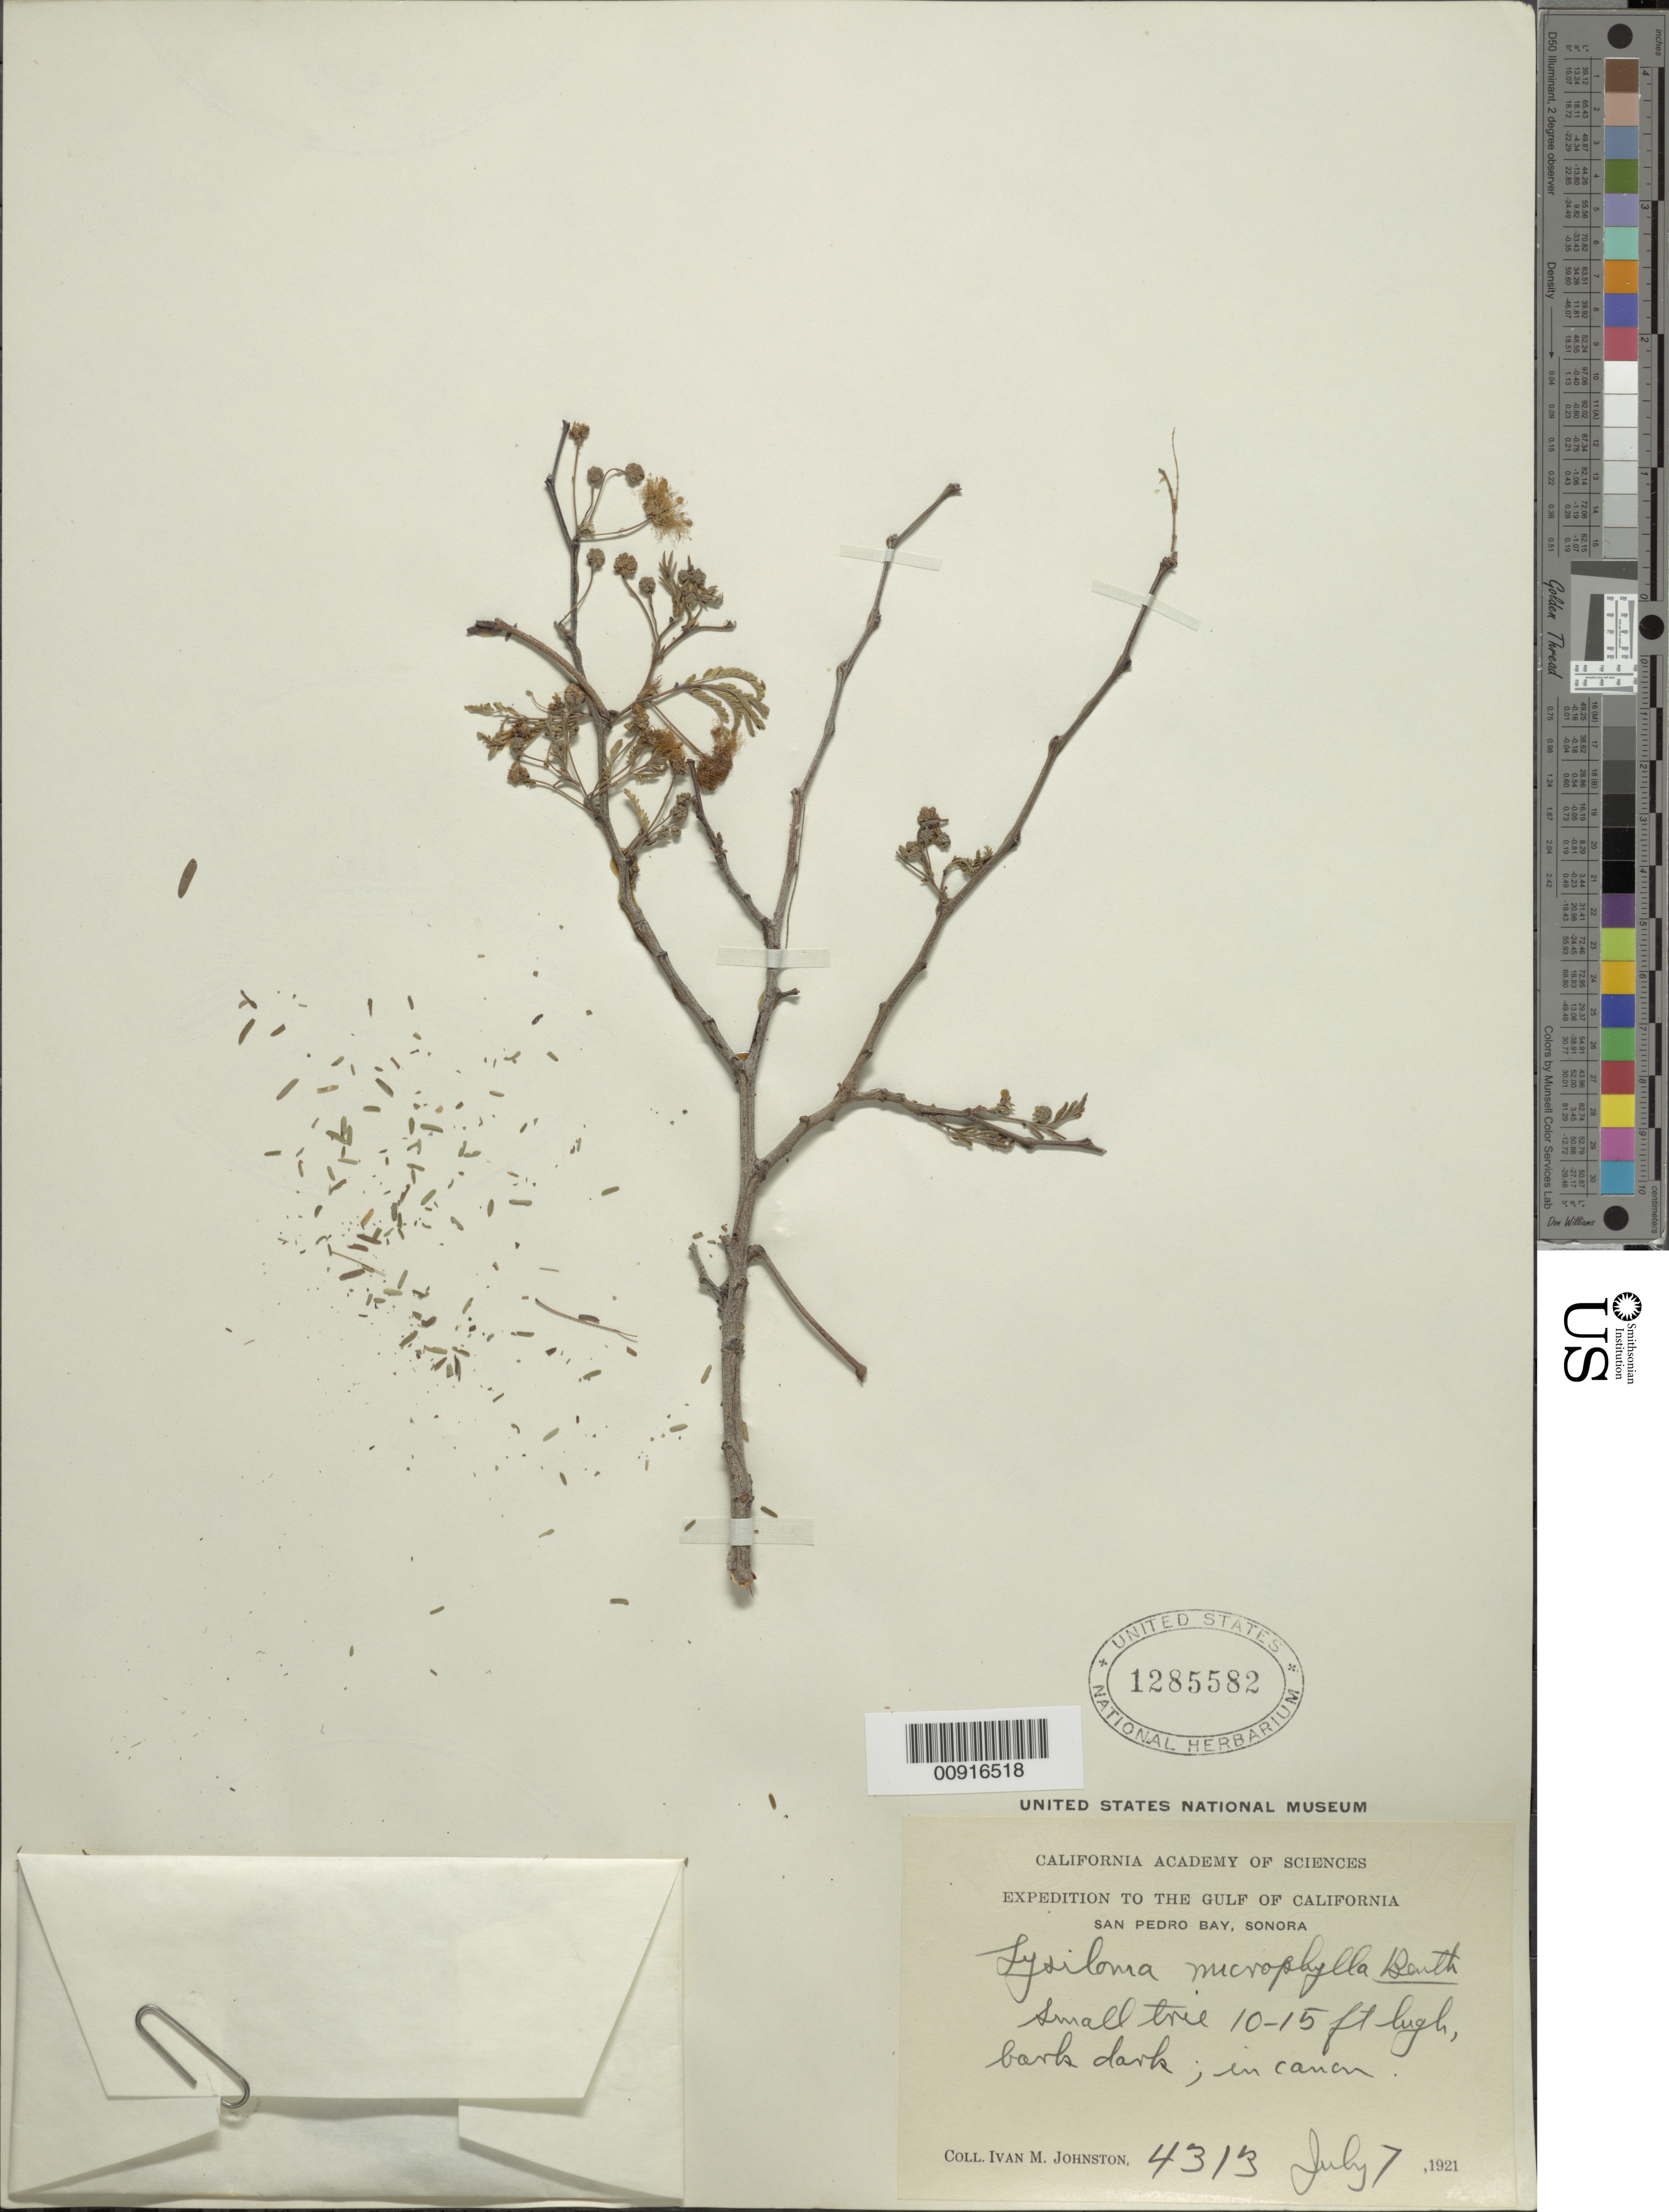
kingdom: Plantae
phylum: Tracheophyta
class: Magnoliopsida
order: Fabales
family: Fabaceae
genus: Lysiloma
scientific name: Lysiloma microphyllum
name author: Benth.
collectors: I.M. Johnston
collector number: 4313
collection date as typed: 07 Jul 1921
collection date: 1921-07-07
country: Mexico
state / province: Sonora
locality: San Pedro Bay, Sonora.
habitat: In cañon.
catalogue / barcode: US 1285582